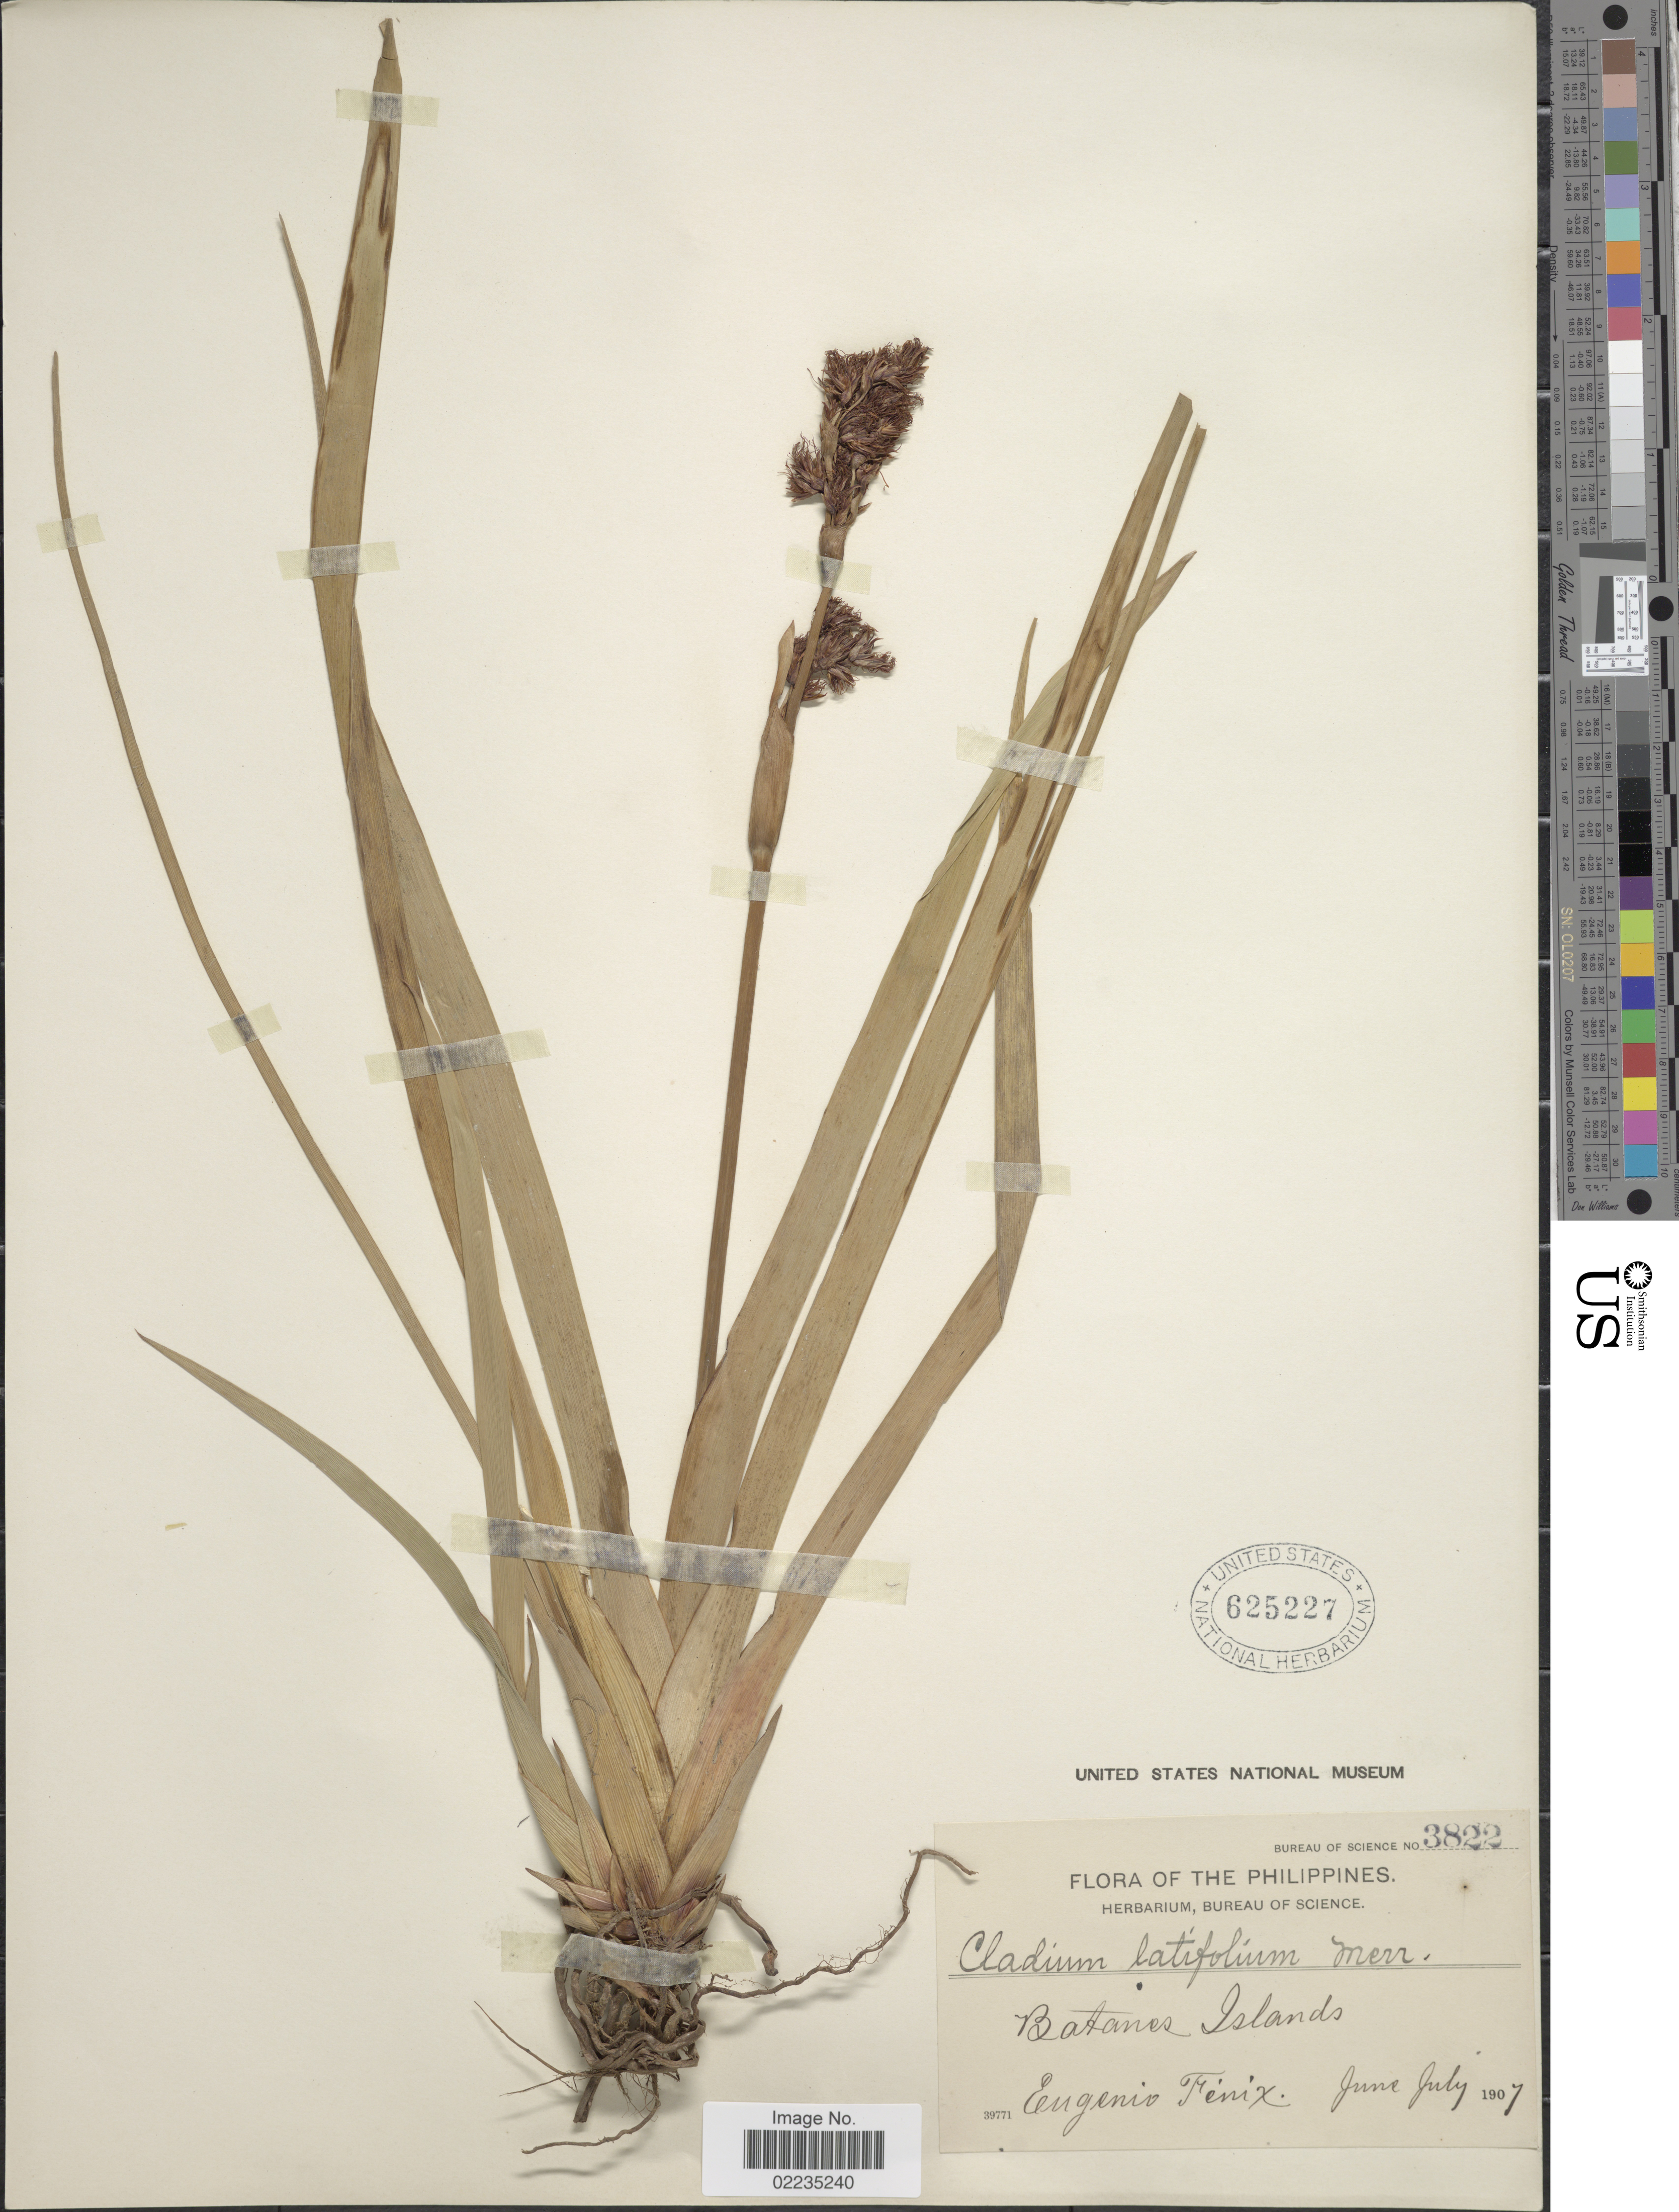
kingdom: Plantae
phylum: Tracheophyta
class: Liliopsida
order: Poales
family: Cyperaceae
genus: Machaerina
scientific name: Machaerina falcata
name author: (Nees) T. Koyama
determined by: Strong, Mark T., (BOT), Smithsonian Institution - National Museum of Natural History (UNITED STATES)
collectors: E. Fénix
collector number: Bureau of Science 3822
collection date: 1907-06/1907-07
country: Philippines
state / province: Cagayan Valley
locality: Batanes Islands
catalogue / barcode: US 625227